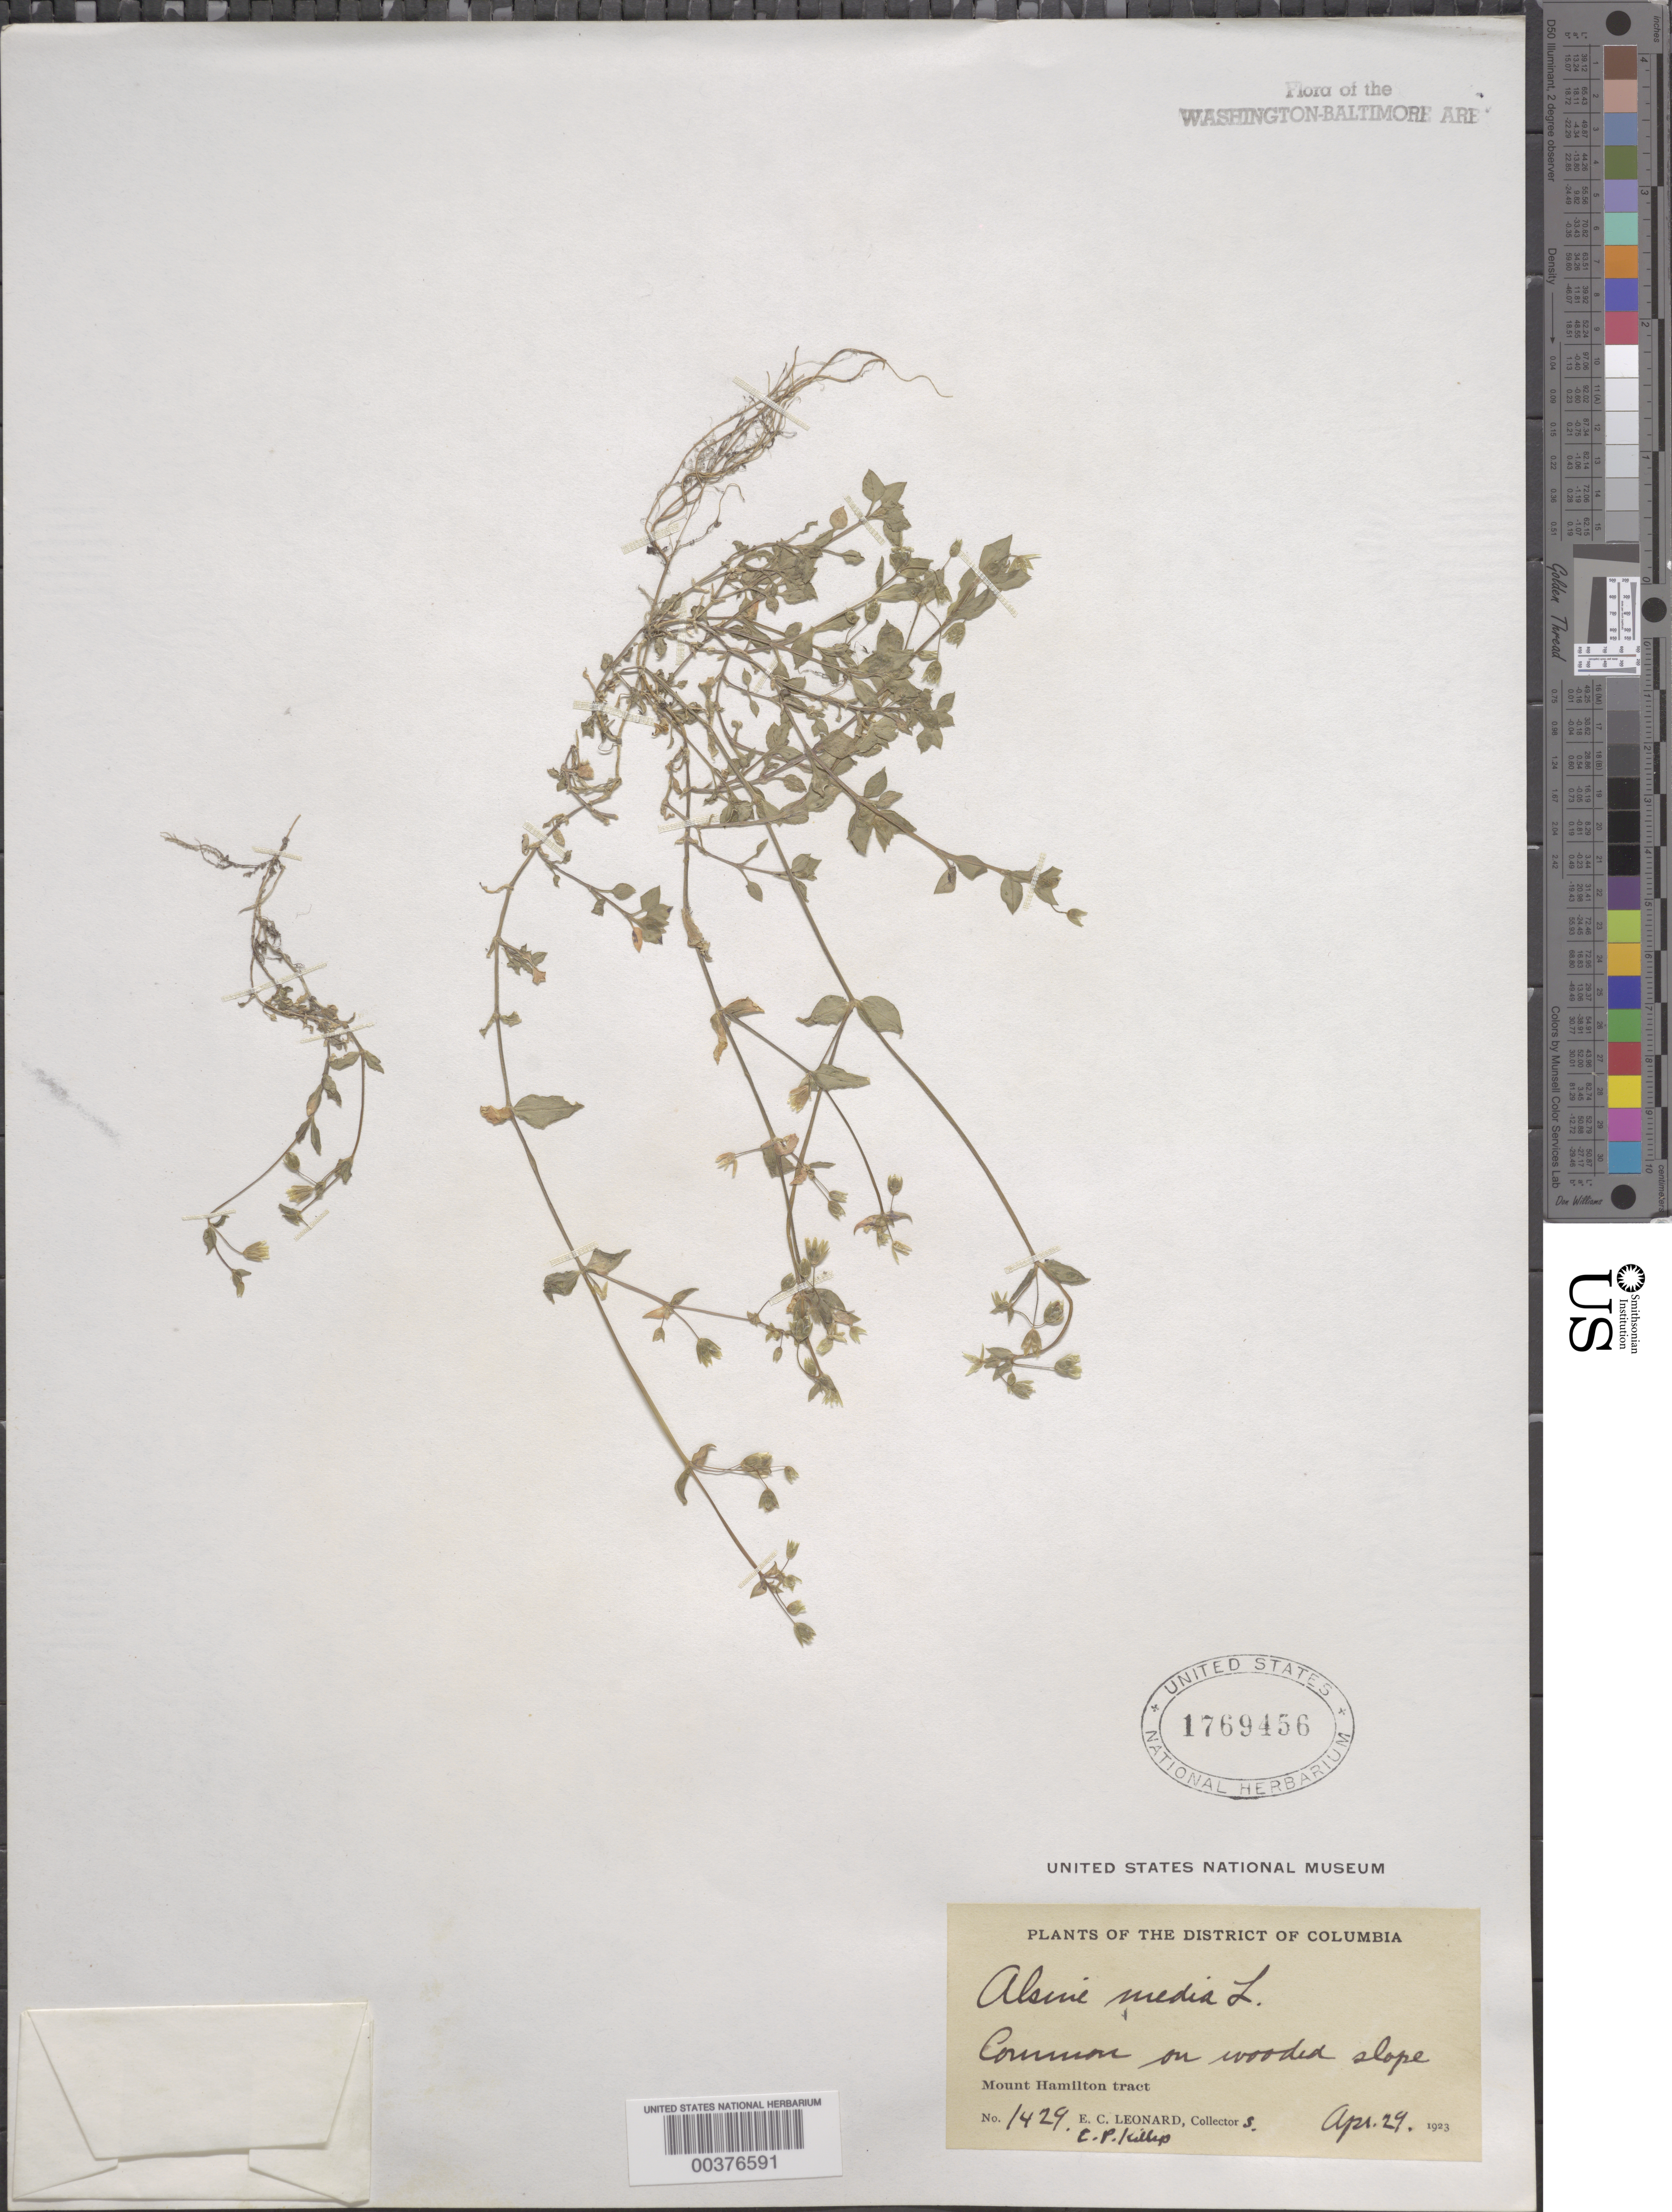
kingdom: Plantae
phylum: Tracheophyta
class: Magnoliopsida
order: Caryophyllales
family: Caryophyllaceae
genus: Stellaria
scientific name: Stellaria media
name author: (L.) Vill.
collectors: E. C. Leonard & E. P. Killip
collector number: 1429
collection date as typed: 29 Apr 1923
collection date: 1923-04-29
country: United States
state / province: District of Columbia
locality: Mount Hamilton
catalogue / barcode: US 1769456